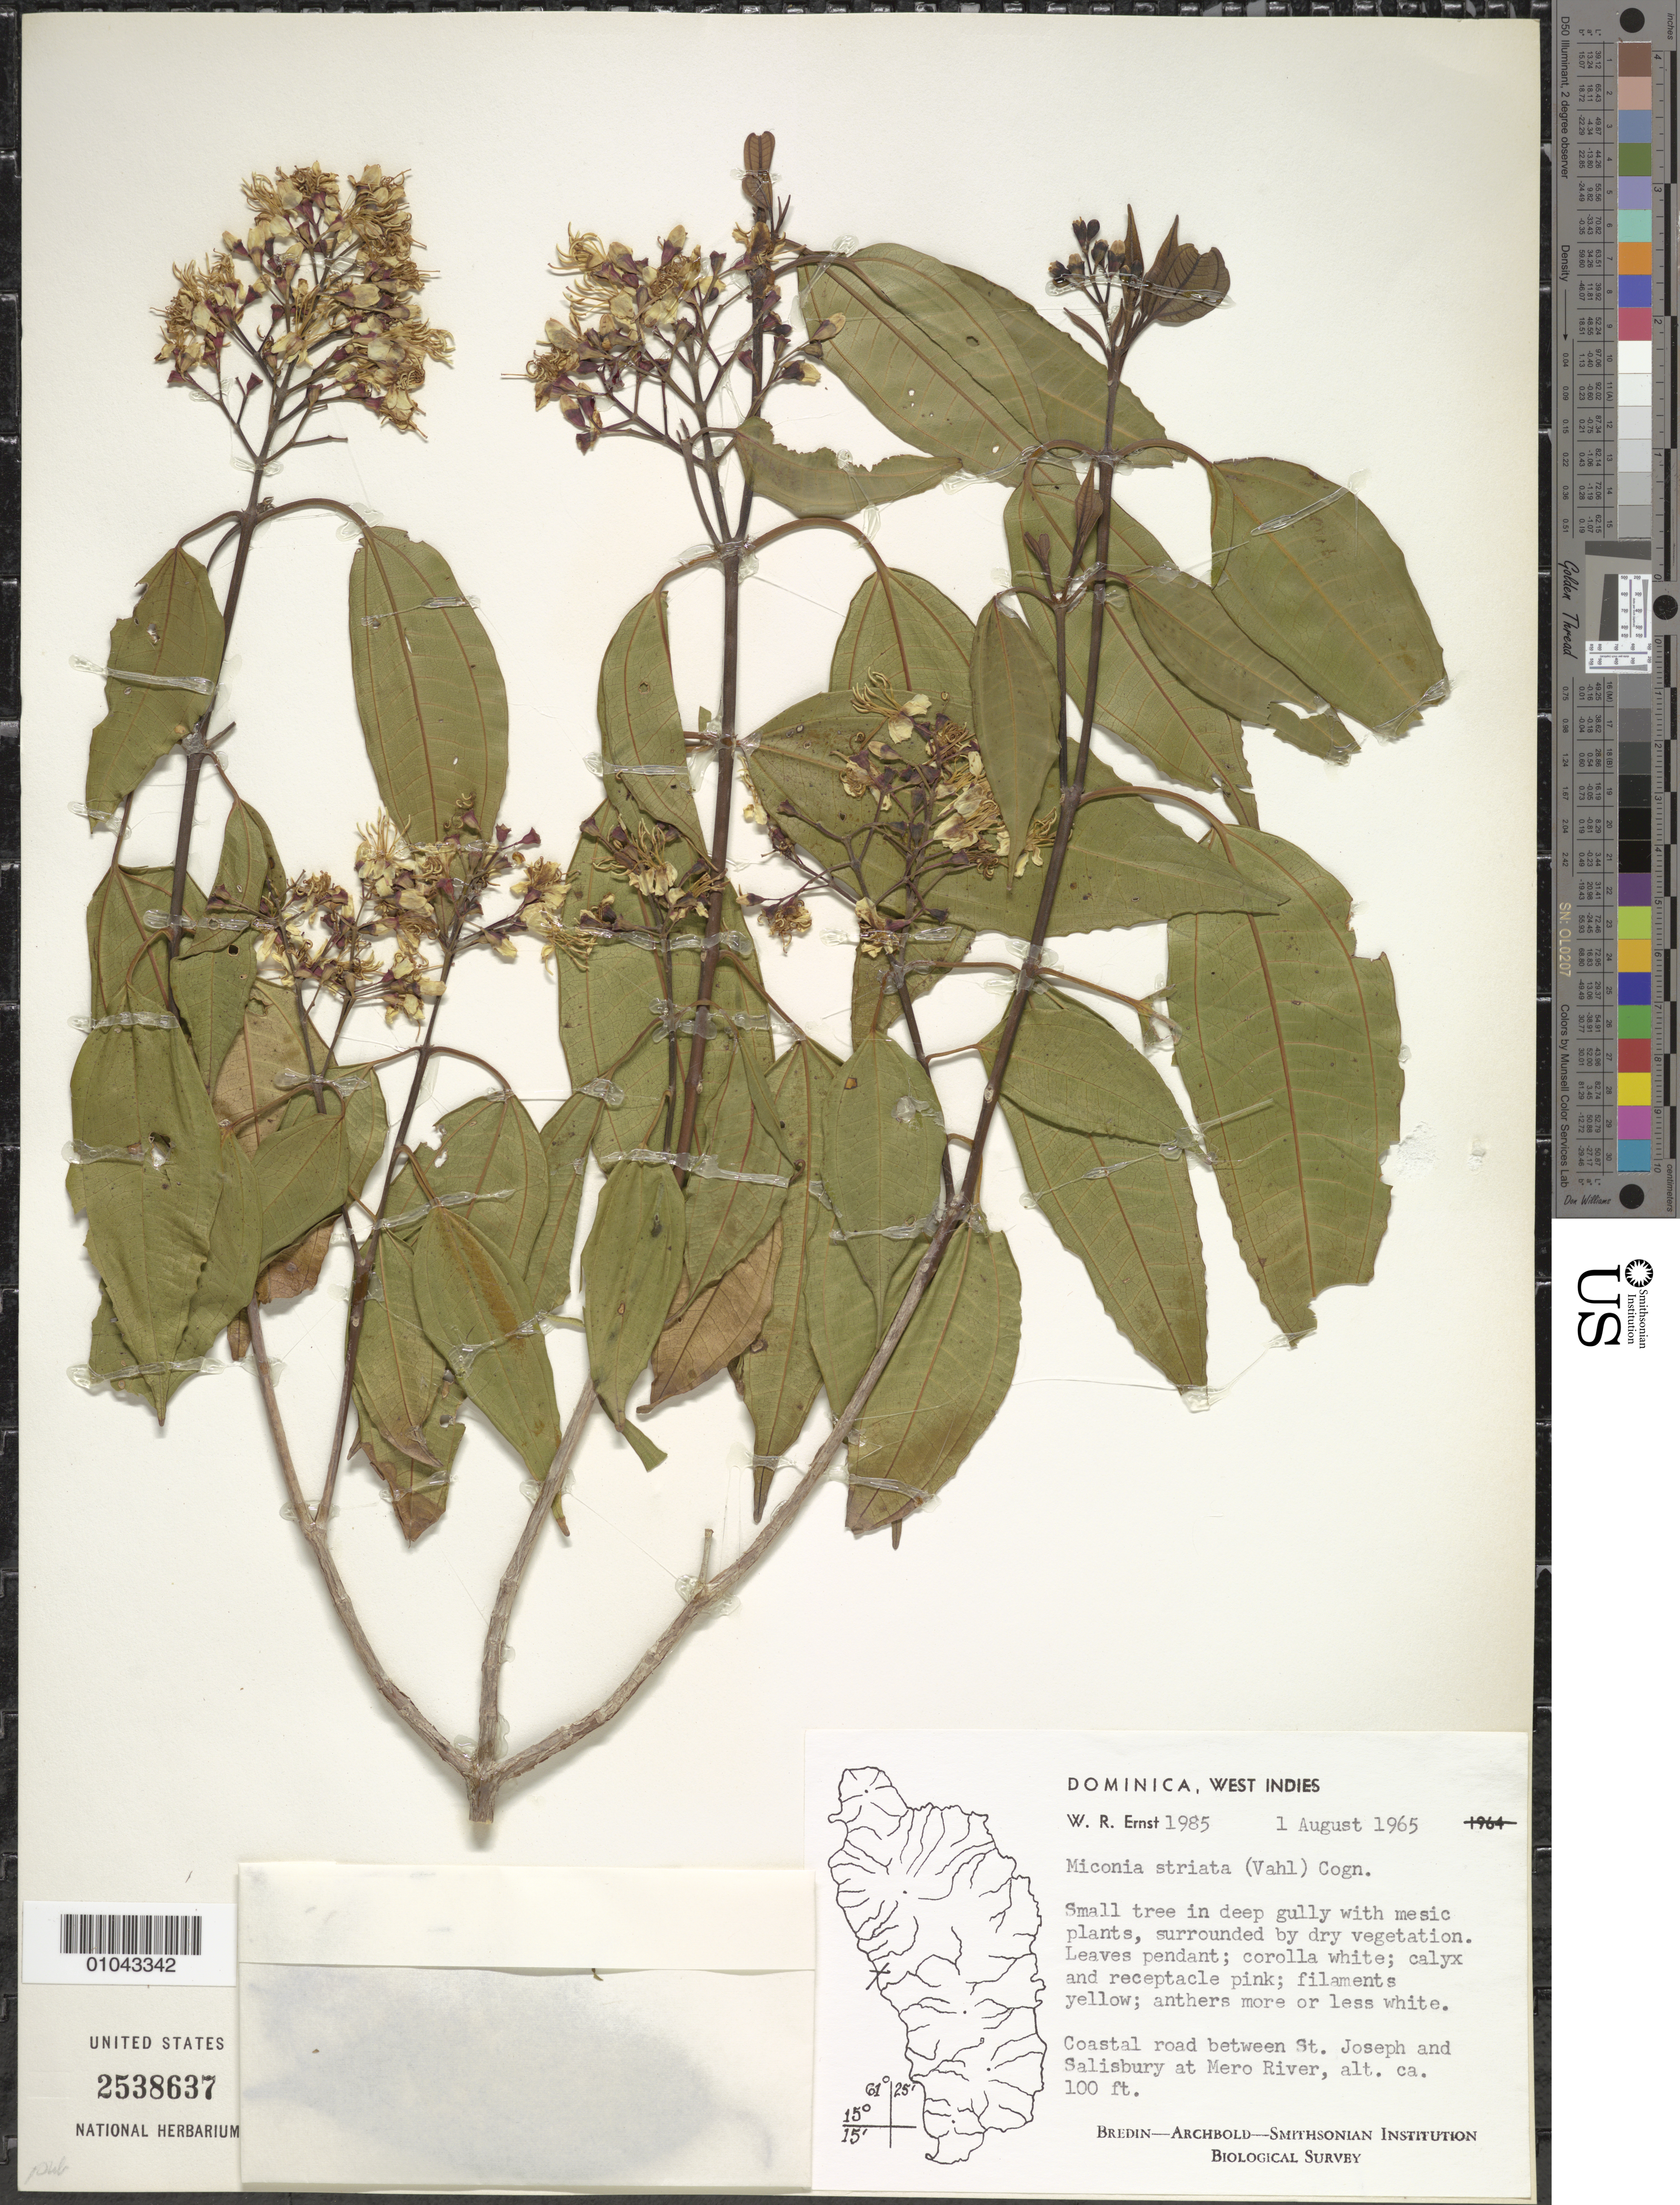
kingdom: Plantae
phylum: Tracheophyta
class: Magnoliopsida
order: Myrtales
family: Melastomataceae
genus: Miconia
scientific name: Miconia striata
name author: (Vahl) Cogn.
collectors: W. R. Ernst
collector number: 1985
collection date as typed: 01 Aug 1965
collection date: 1965-08-01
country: Dominica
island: Dominica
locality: Between St. Joseph and Salisbury at Mero River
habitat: In deep gully with mesic plants, surrounded by dry vegetation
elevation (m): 30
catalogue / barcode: US 2538637